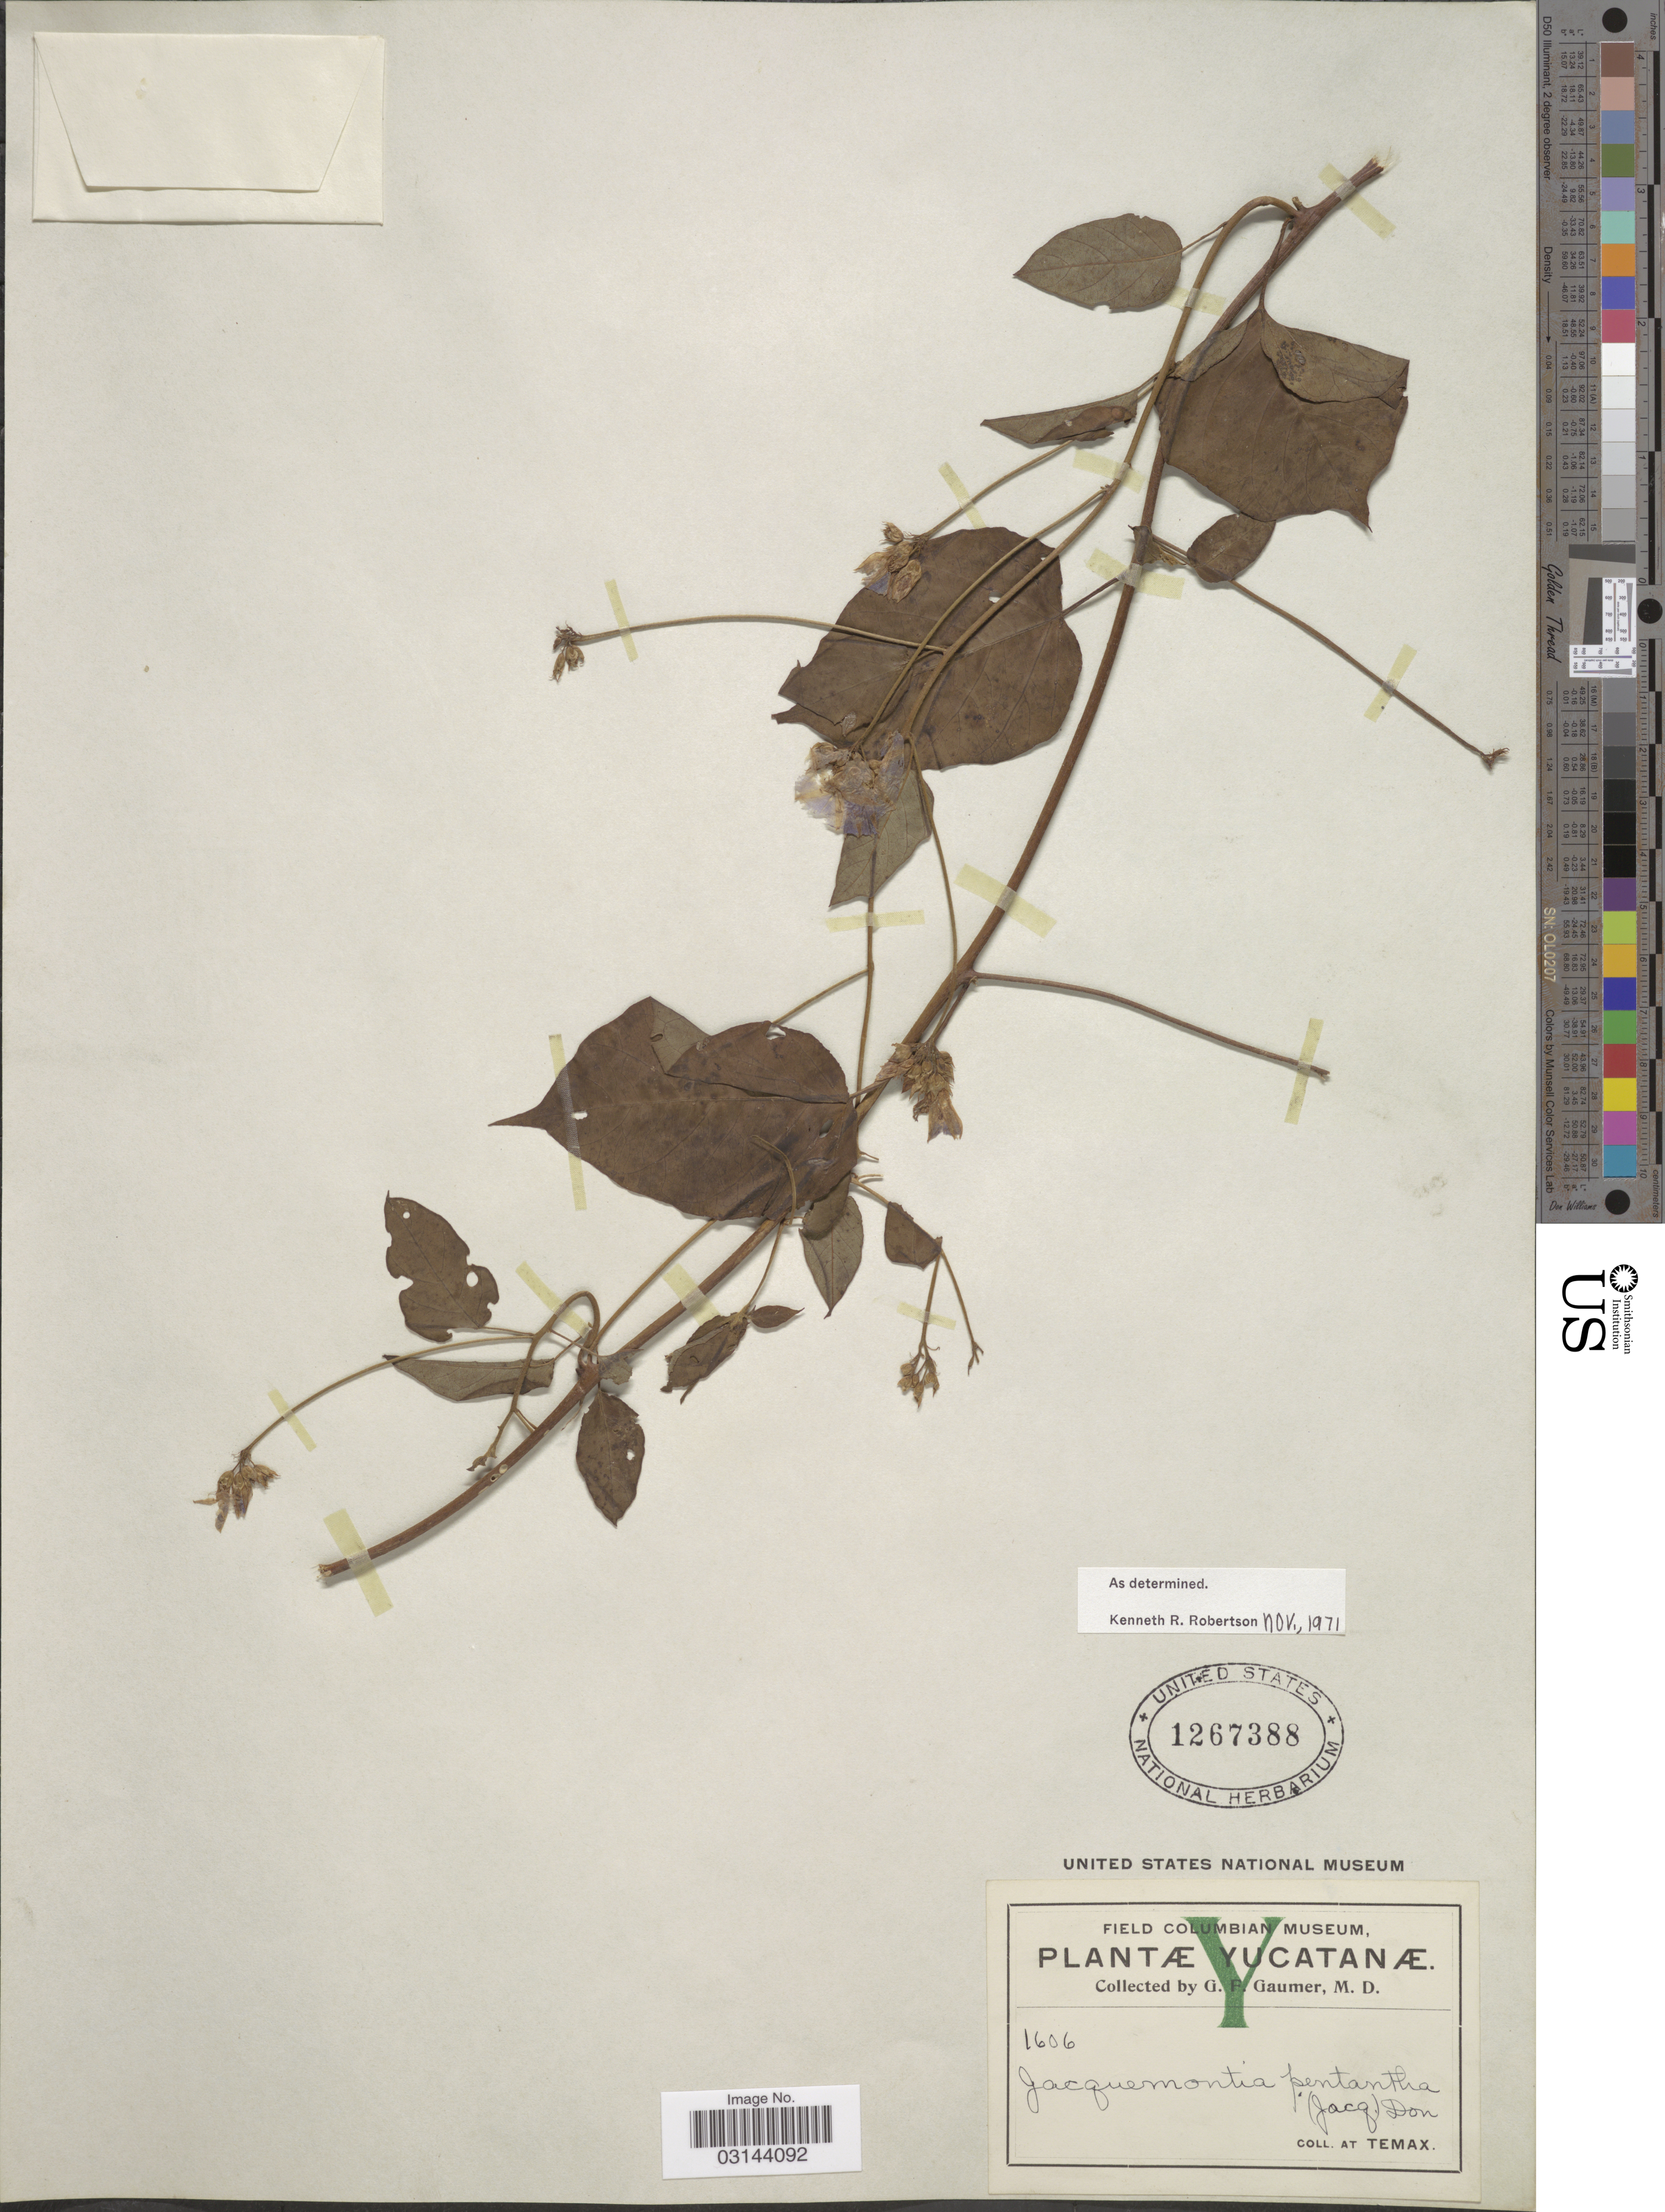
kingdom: Plantae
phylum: Tracheophyta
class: Magnoliopsida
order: Solanales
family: Convolvulaceae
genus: Jacquemontia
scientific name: Jacquemontia pentanthos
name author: (Jacq.) G. Don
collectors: G. F. Gaumer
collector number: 1606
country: Mexico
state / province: Yucatán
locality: Yucatanæ, At Temax.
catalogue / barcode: US 1267388